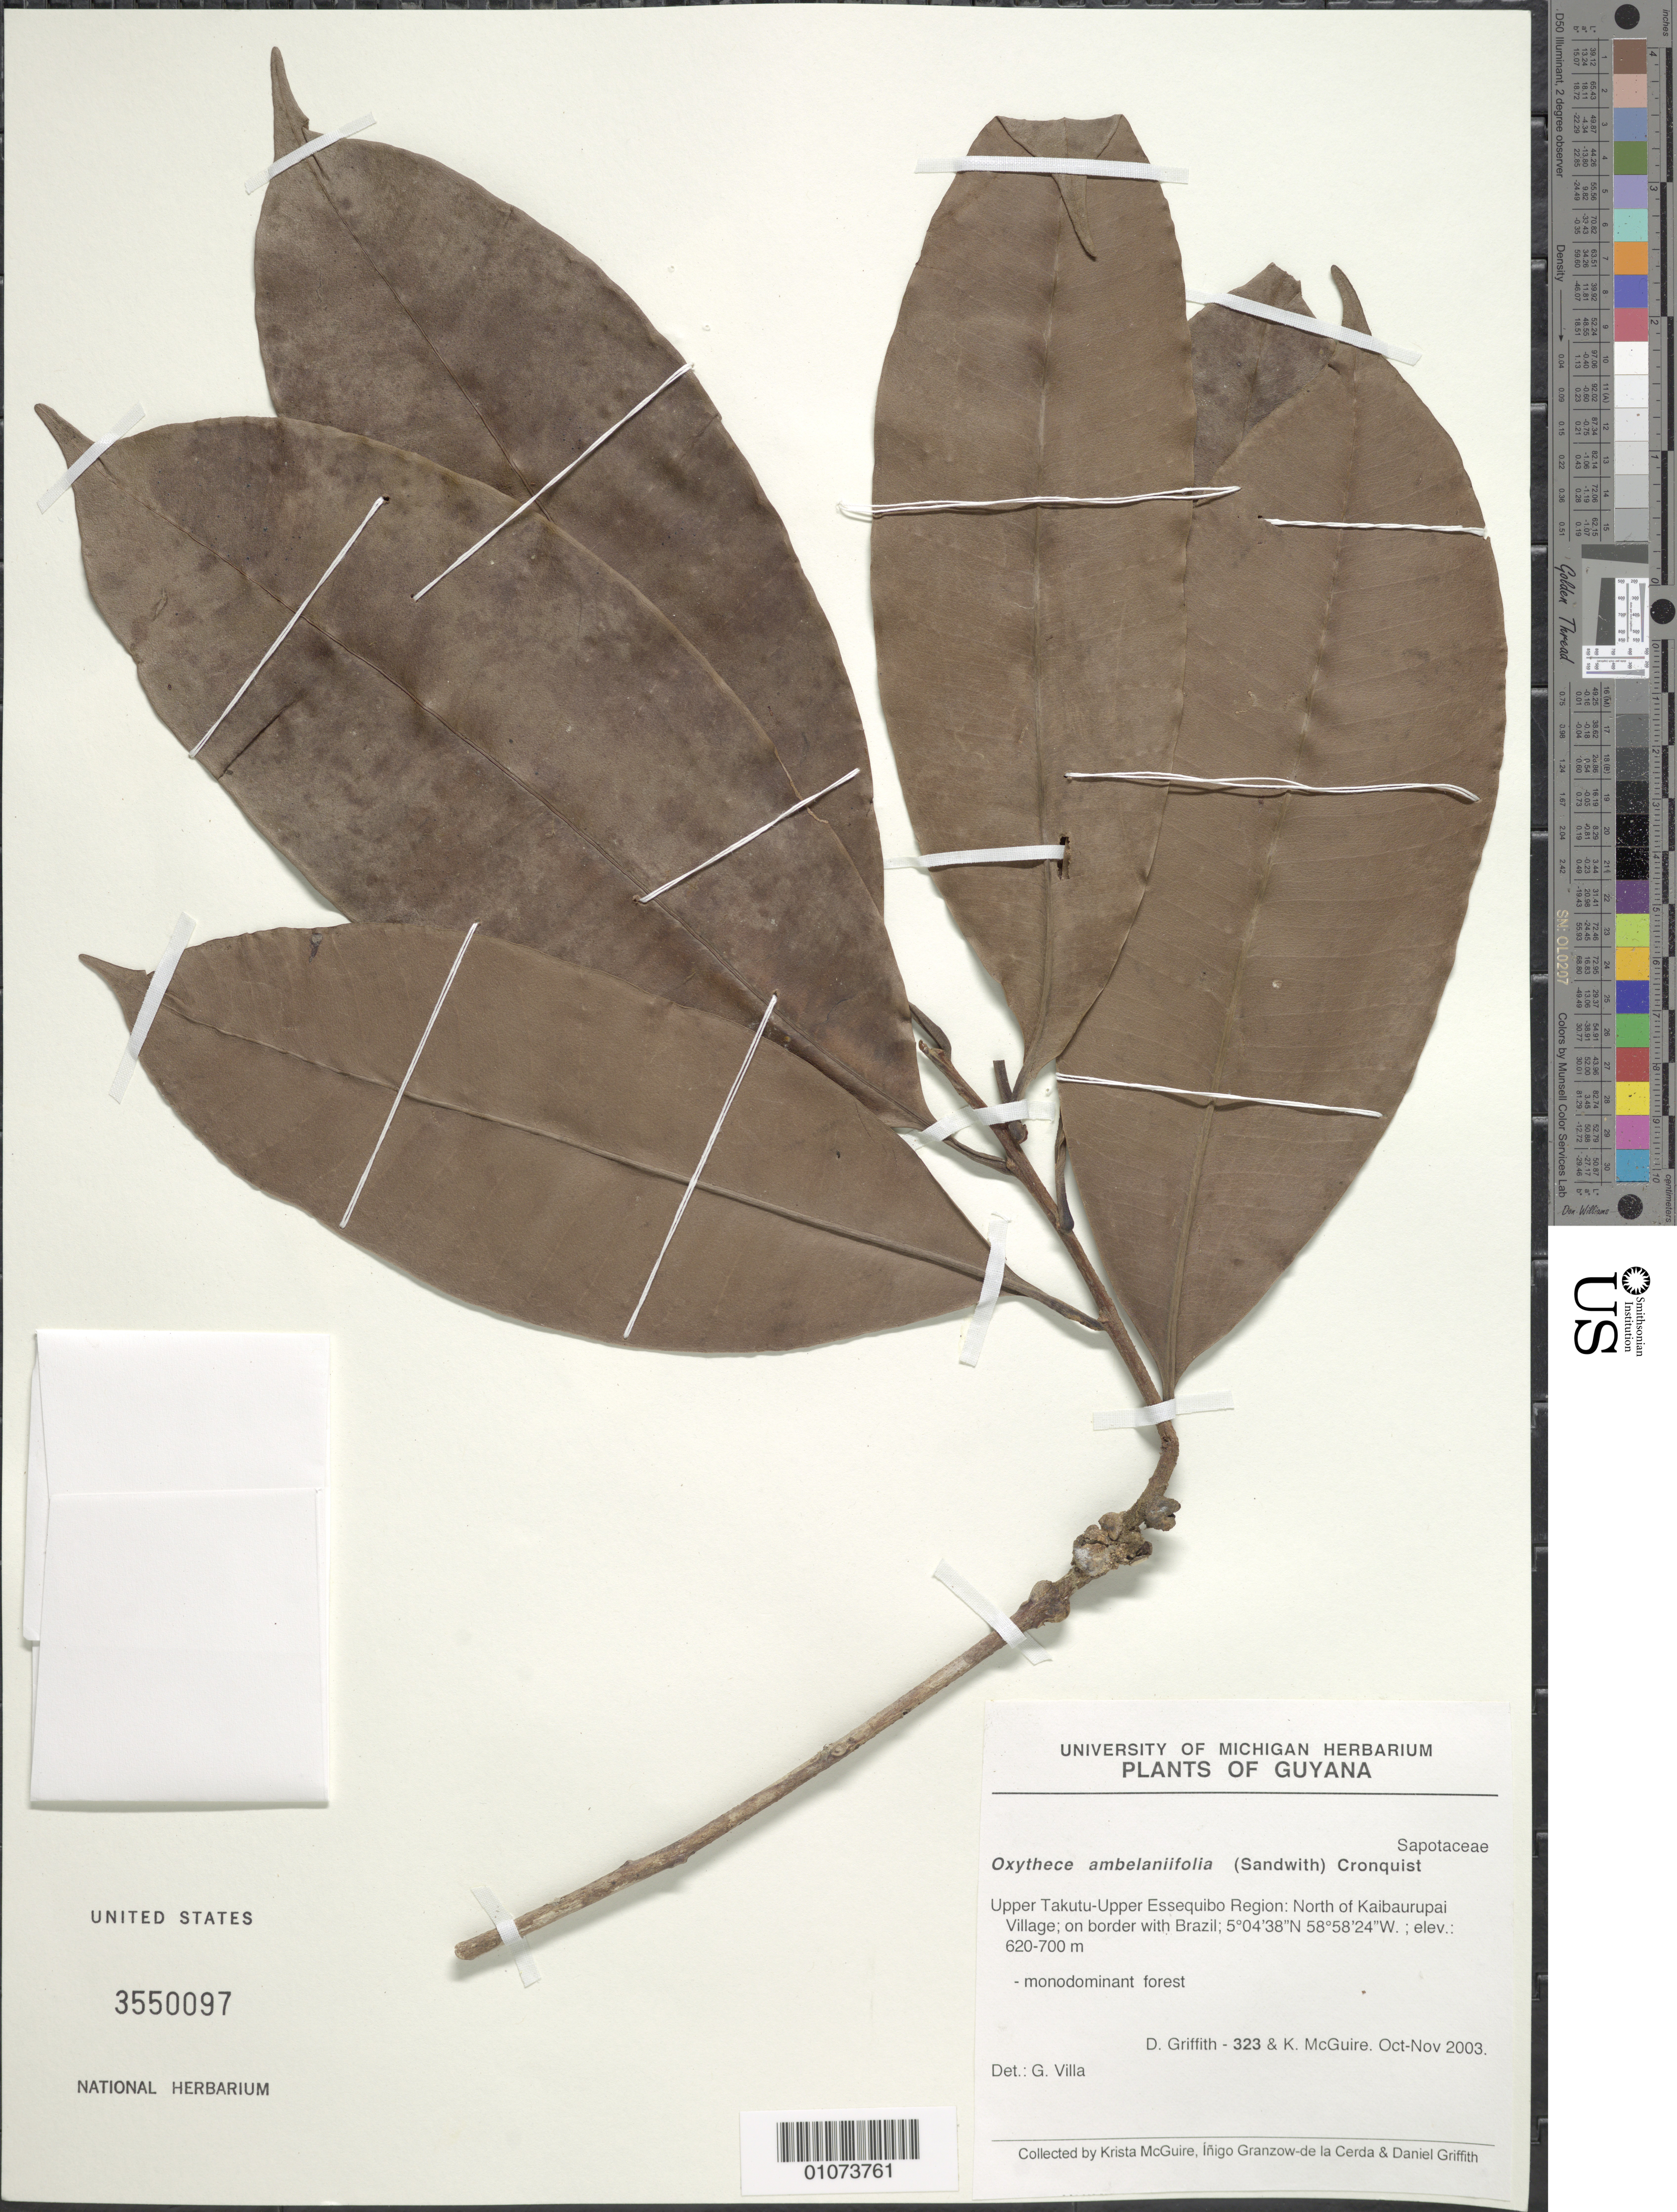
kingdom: Plantae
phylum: Tracheophyta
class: Magnoliopsida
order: Ericales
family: Sapotaceae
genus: Oxythece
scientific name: Oxythece ambelaniifolia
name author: (Sandwith) Cronquist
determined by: Villa, Gorky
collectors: D. Griffith & K. McGuire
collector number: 323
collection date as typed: Oct-03 to Nov-03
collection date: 2003-10/2003-11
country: Guyana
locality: Upper Takutu - Upper Essequibo Region: North of Kaibaurupai Village; on border with Brazil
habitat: Monodominant forest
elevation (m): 620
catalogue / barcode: US 3550097